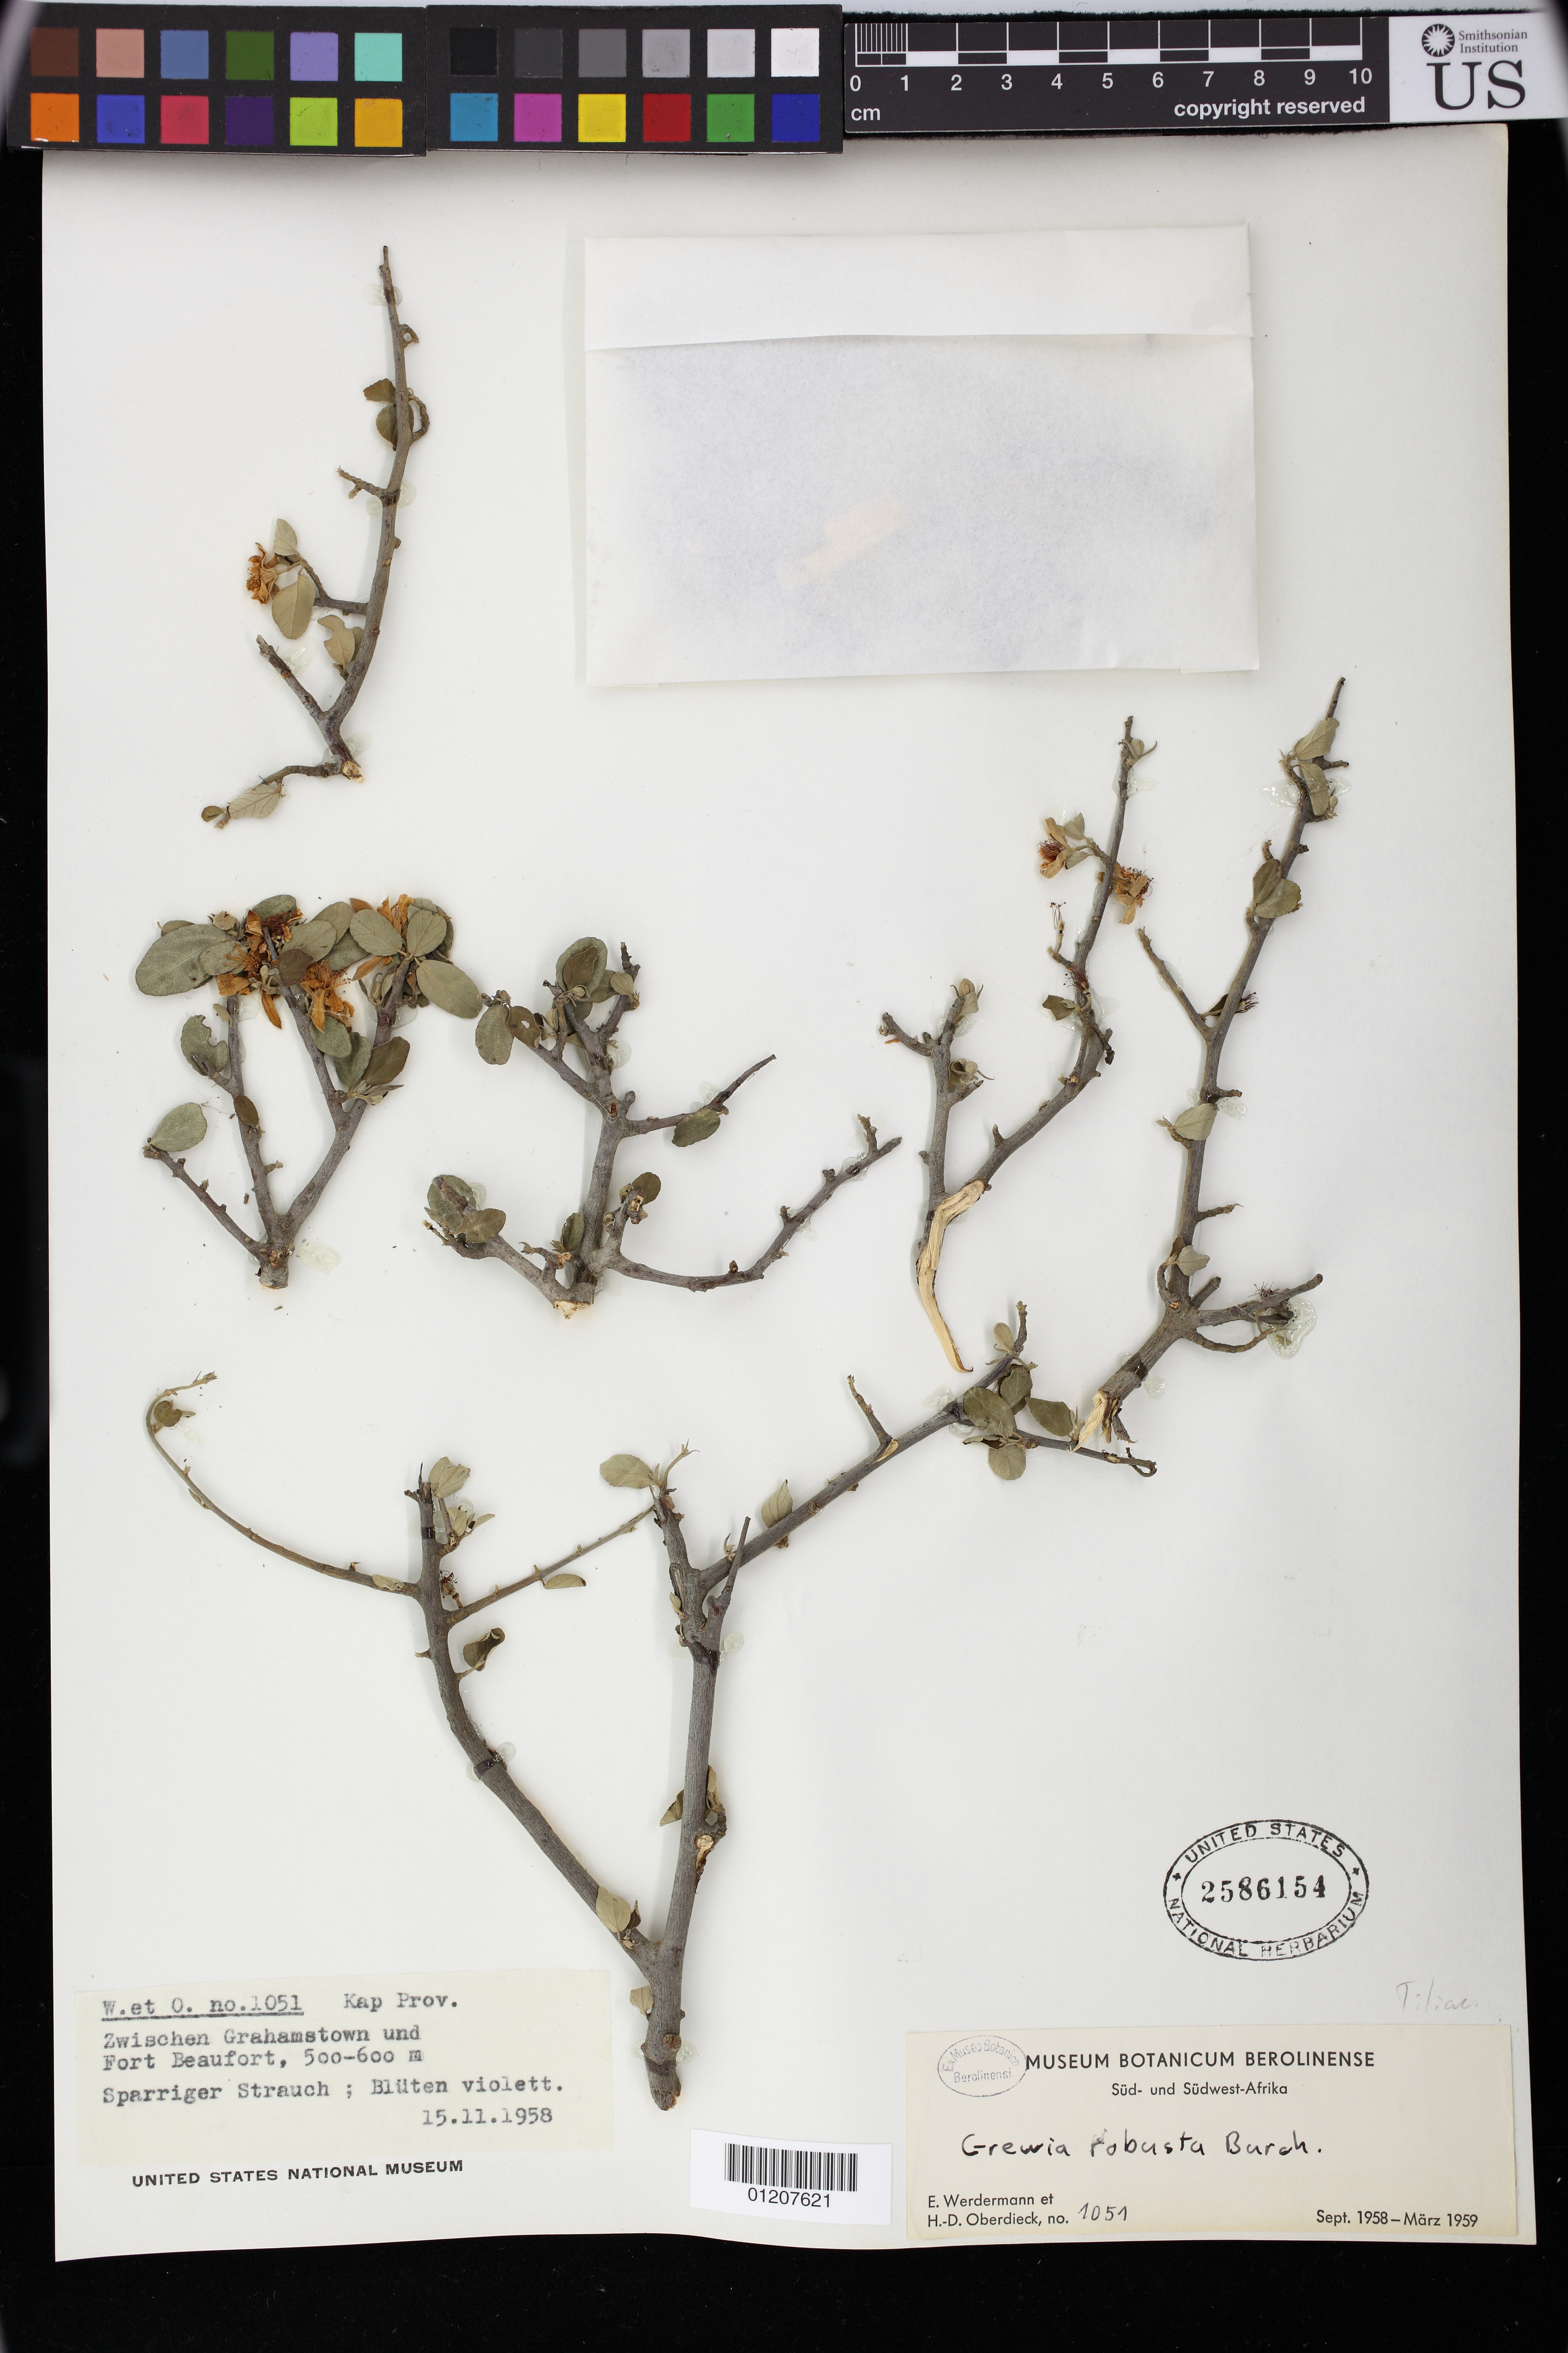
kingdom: Plantae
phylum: Tracheophyta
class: Magnoliopsida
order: Malvales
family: Malvaceae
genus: Grewia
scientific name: Grewia robusta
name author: Burch.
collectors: E. Werdermann & H. Oberdieck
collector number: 1051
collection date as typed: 15 Nov 1958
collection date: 1958-11-15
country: South Africa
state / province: Eastern Cape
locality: Zwischen Grahamstown und Fort Beaufort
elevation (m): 500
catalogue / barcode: US 2886154